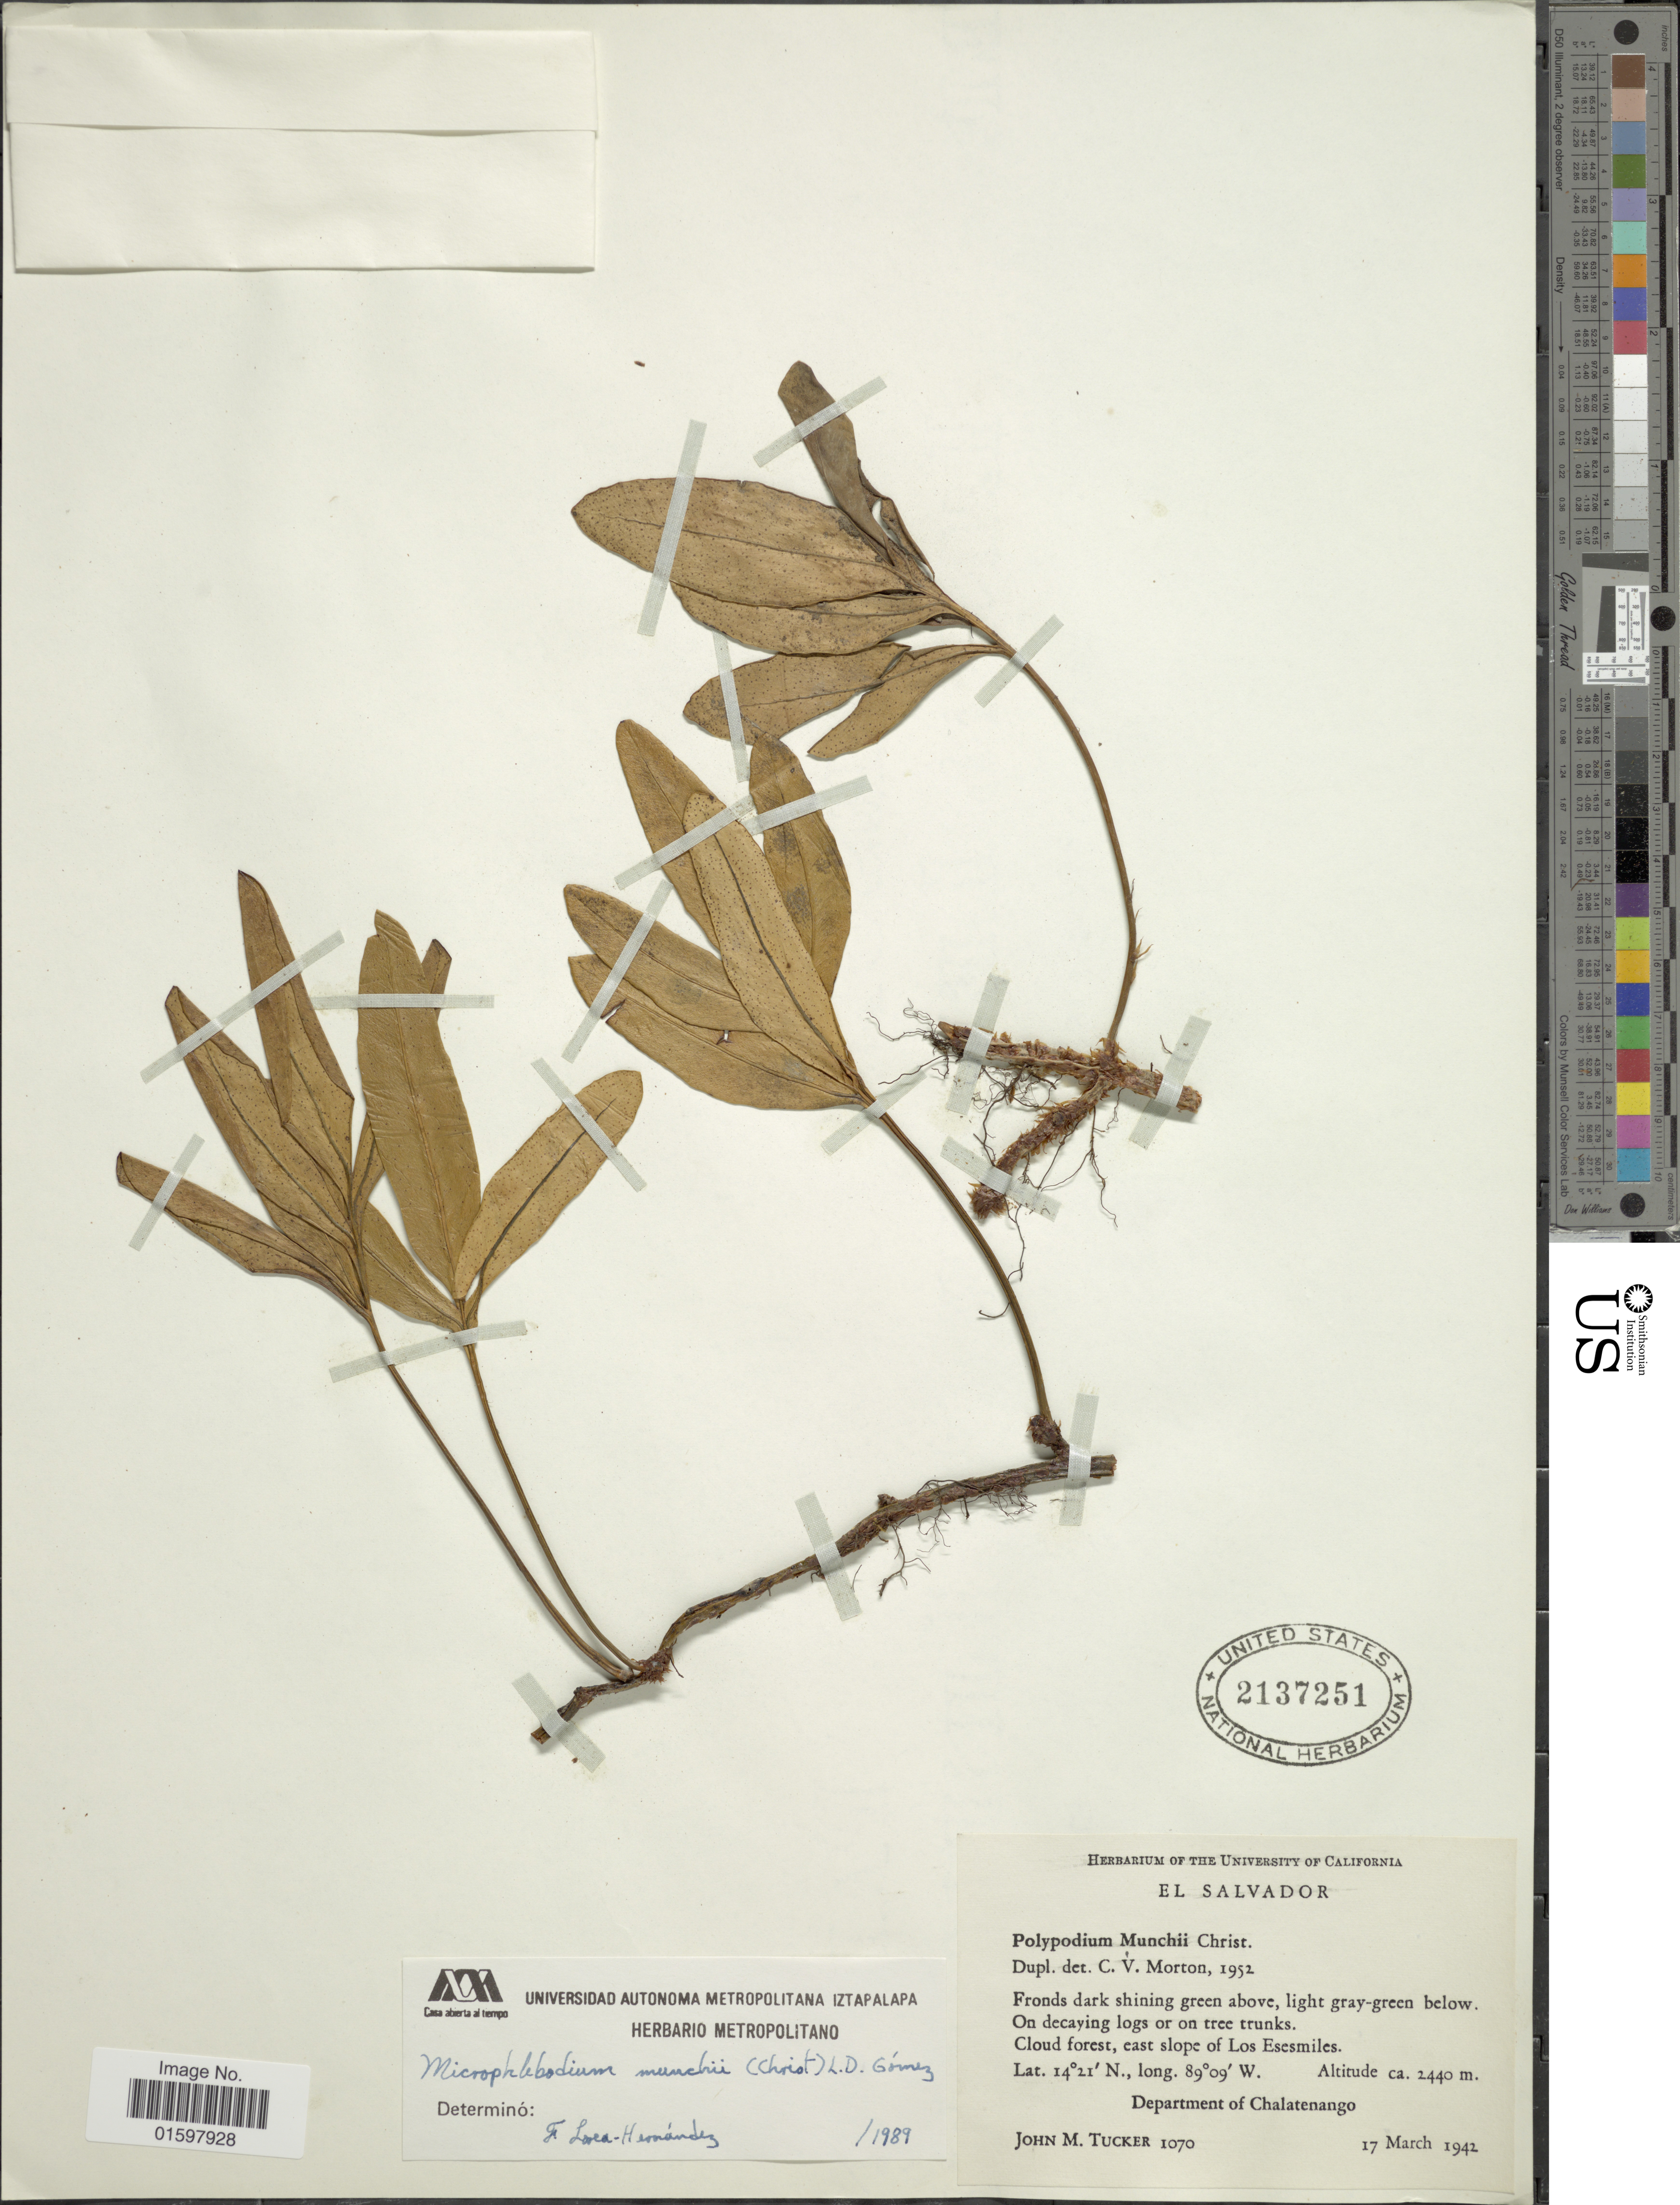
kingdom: Plantae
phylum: Tracheophyta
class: Polypodiopsida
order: Polypodiales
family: Polypodiaceae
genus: Pleopeltis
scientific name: Pleopeltis muenchii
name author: (Christ) A.R. Sm.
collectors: J. M. Tucker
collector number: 1070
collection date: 1942-03-17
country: El Salvador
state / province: Chalatenango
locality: Cloud forest, east slope of Los Esesmiles, Department of Chalatenango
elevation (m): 2440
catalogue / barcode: US 2137251